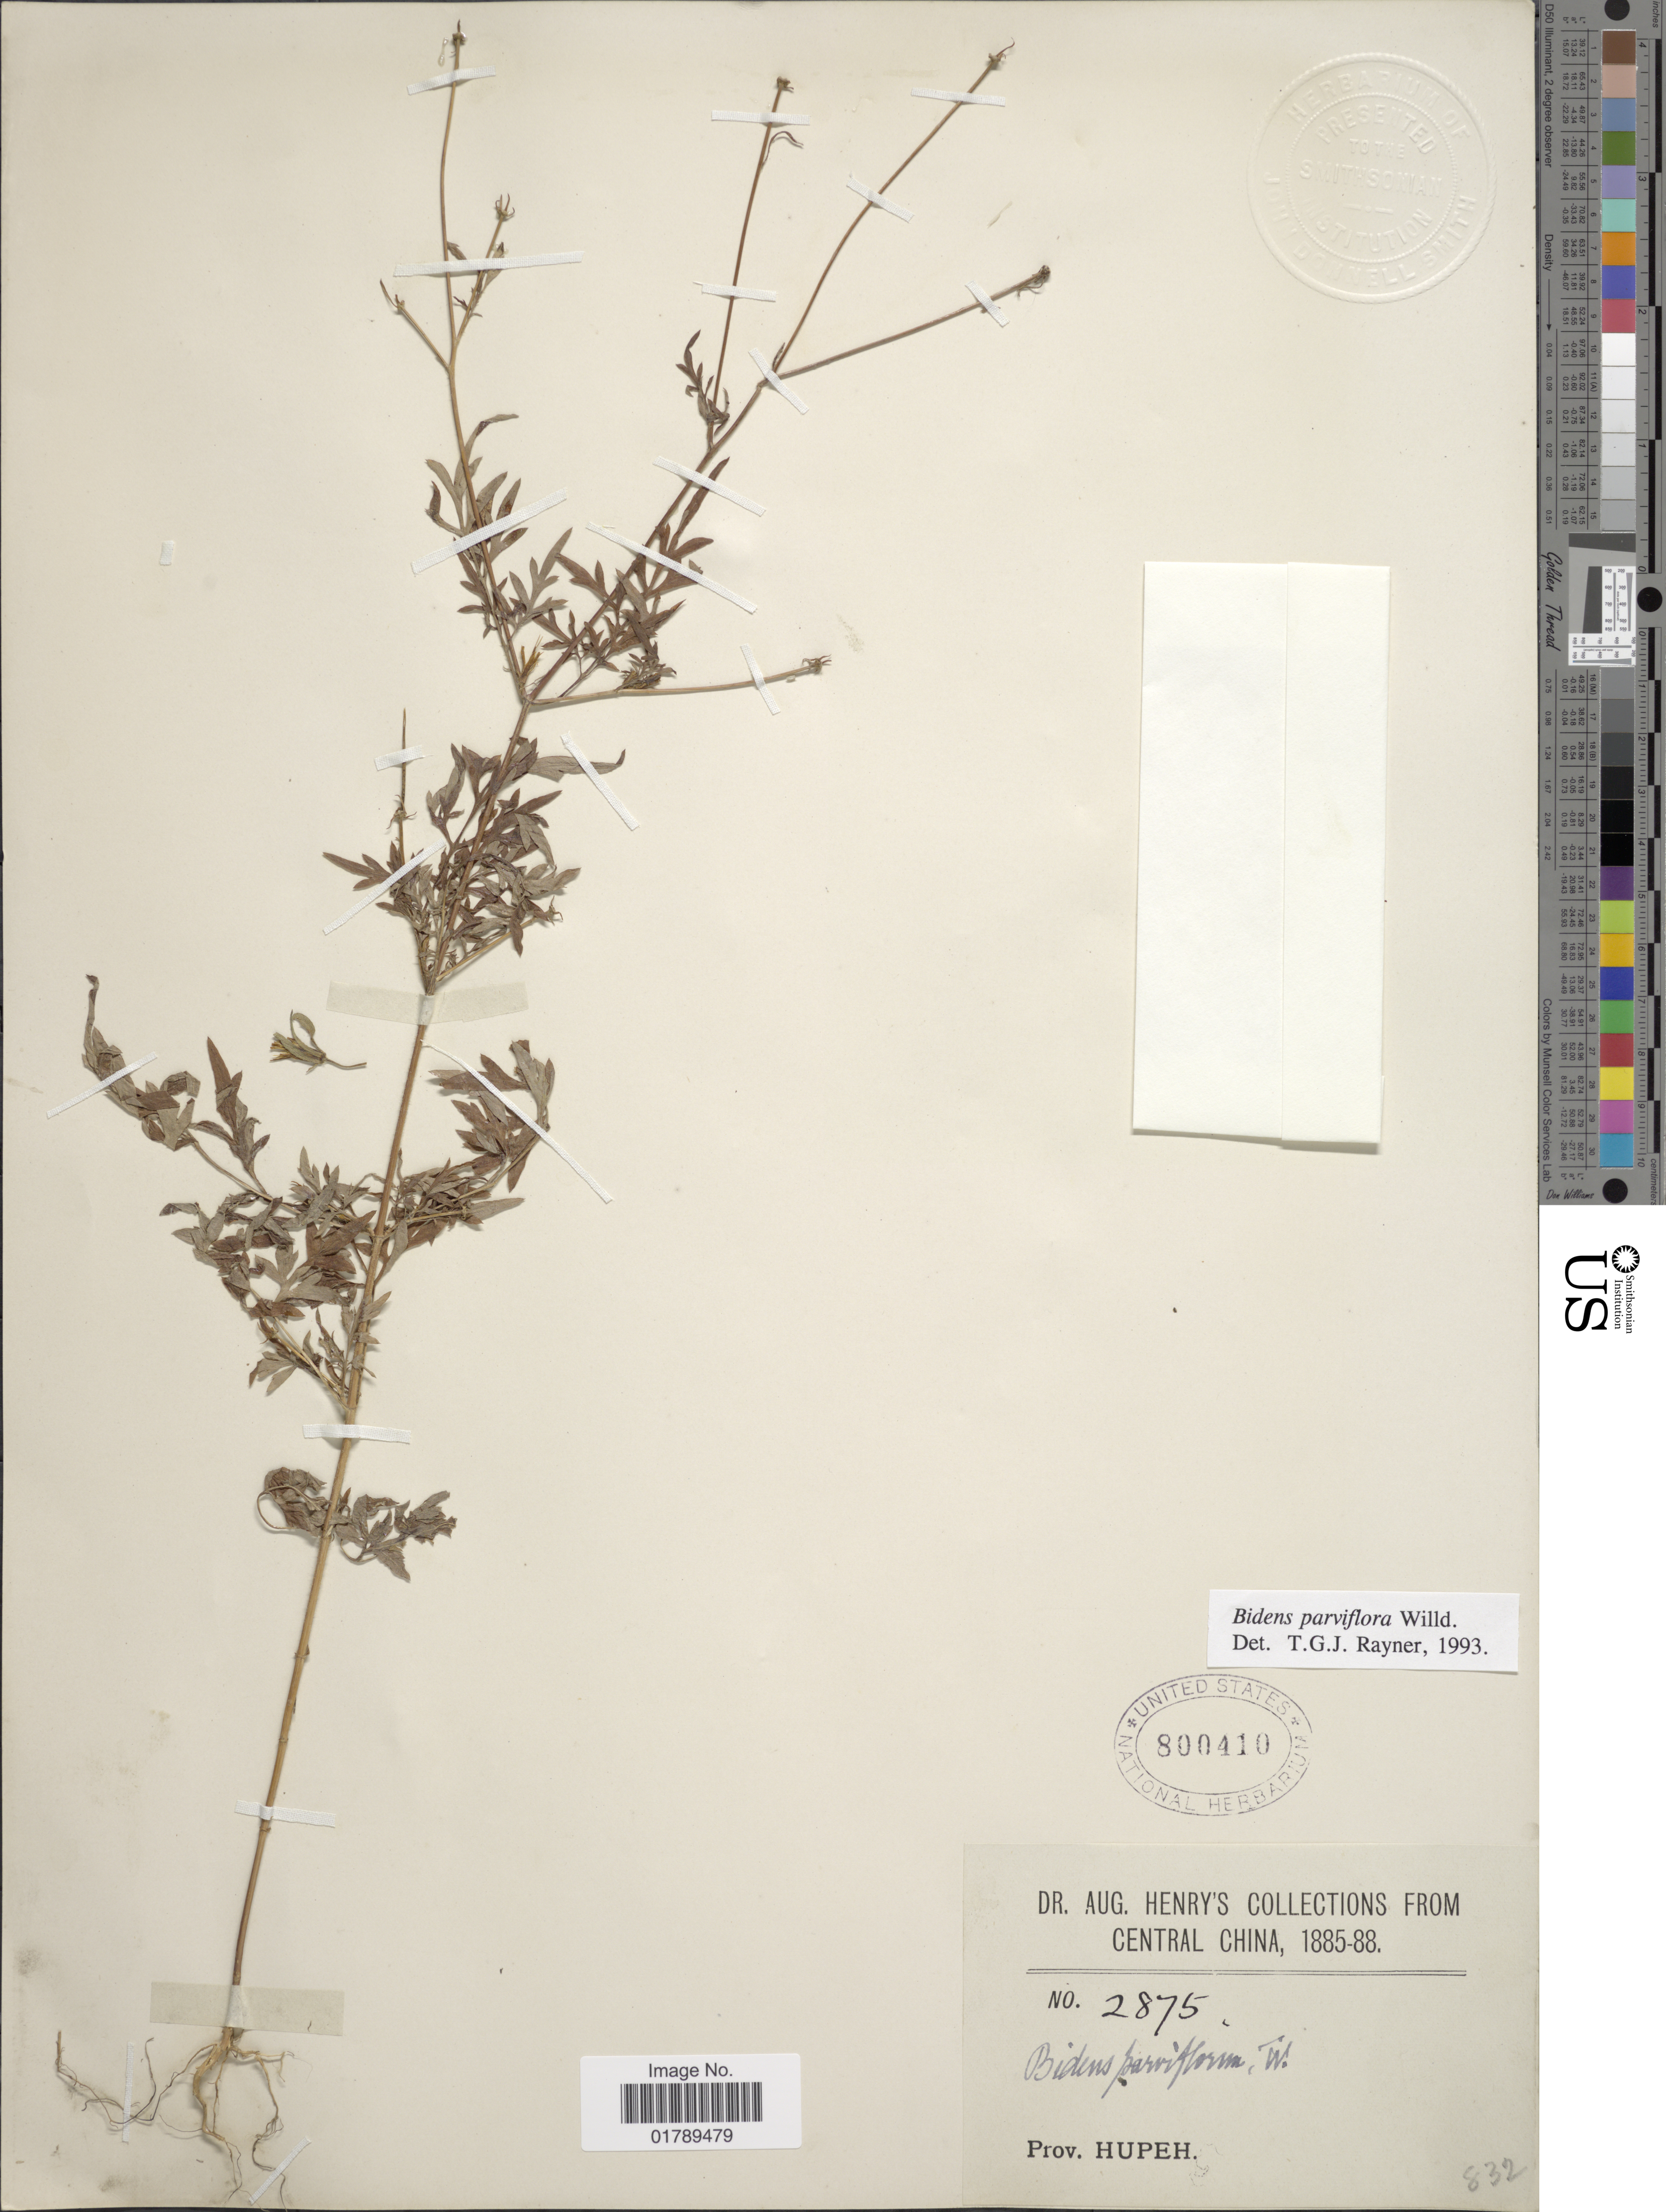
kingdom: Plantae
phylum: Tracheophyta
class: Magnoliopsida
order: Asterales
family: Asteraceae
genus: Bidens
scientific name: Bidens parviflora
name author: Willd.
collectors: A. Henry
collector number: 2875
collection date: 1885/1888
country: China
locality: Central China. Prov. Hupeh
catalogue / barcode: US 800410